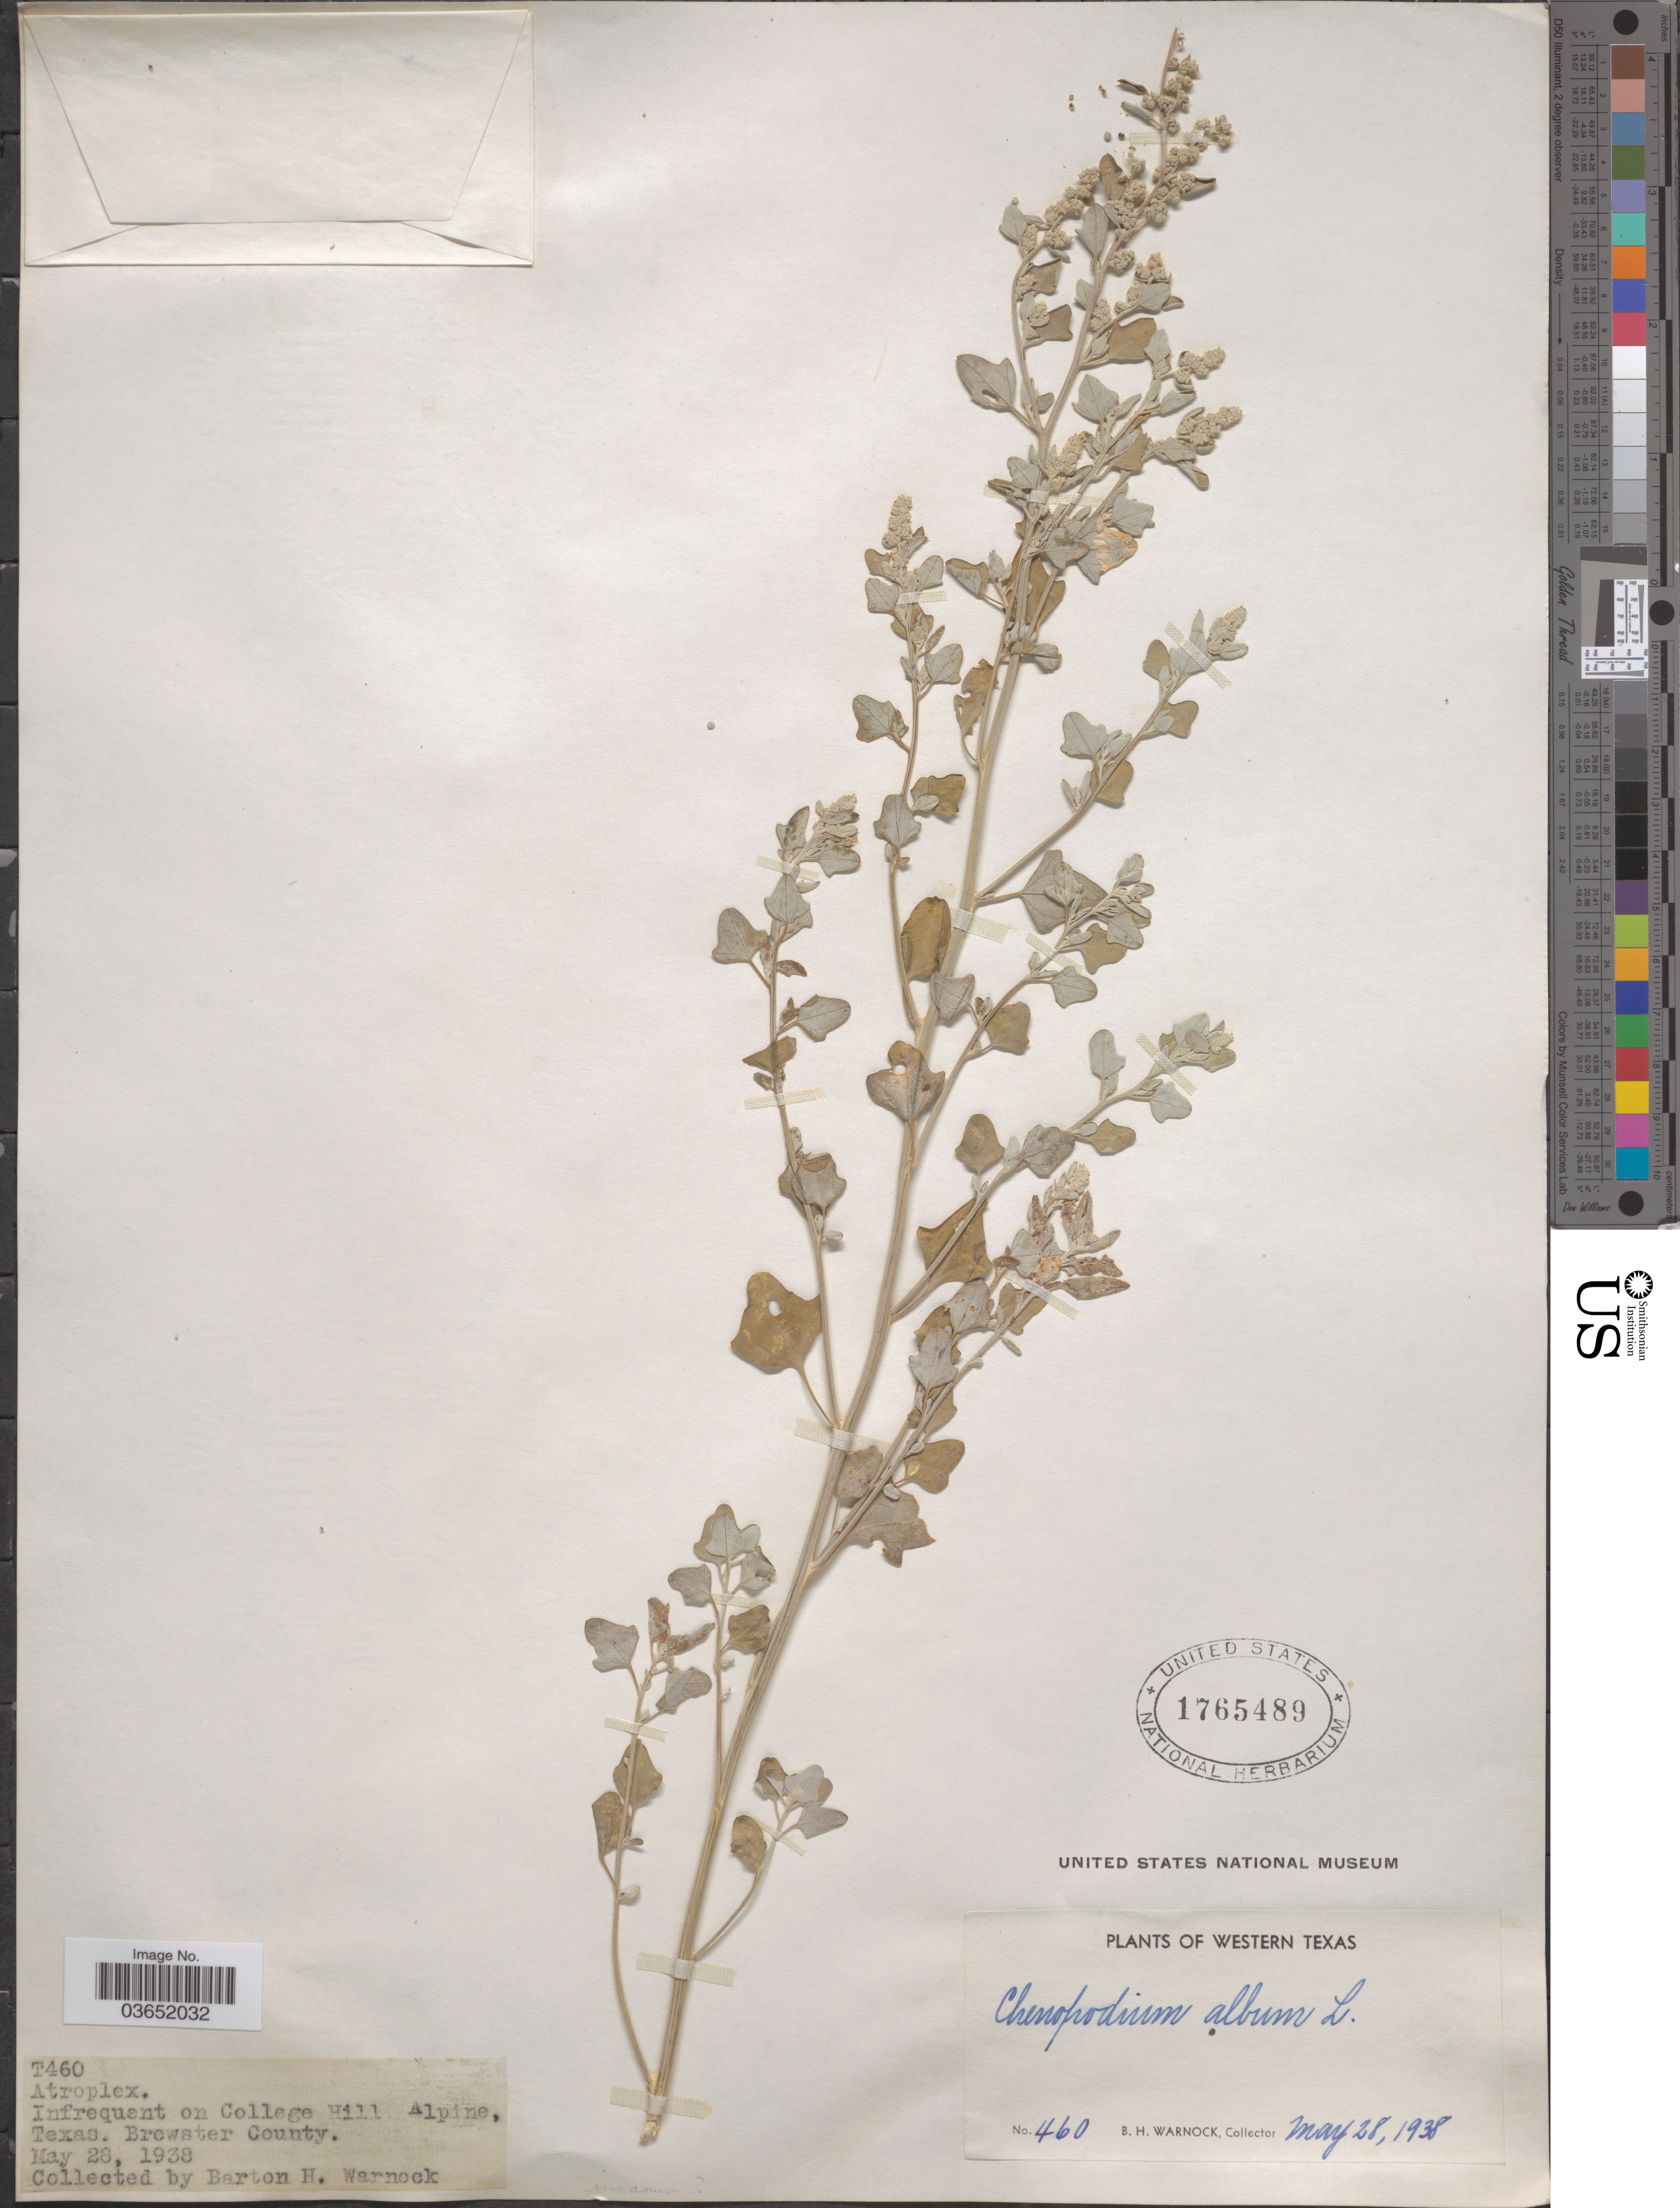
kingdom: Plantae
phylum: Tracheophyta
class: Magnoliopsida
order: Caryophyllales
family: Amaranthaceae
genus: Chenopodium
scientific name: Chenopodium album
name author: L.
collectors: B. H. Warnock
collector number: T460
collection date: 1938-05-28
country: United States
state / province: Texas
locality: Infrequent on College Hill Alpine. Brewster County. Western Texas.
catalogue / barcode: US 1765489